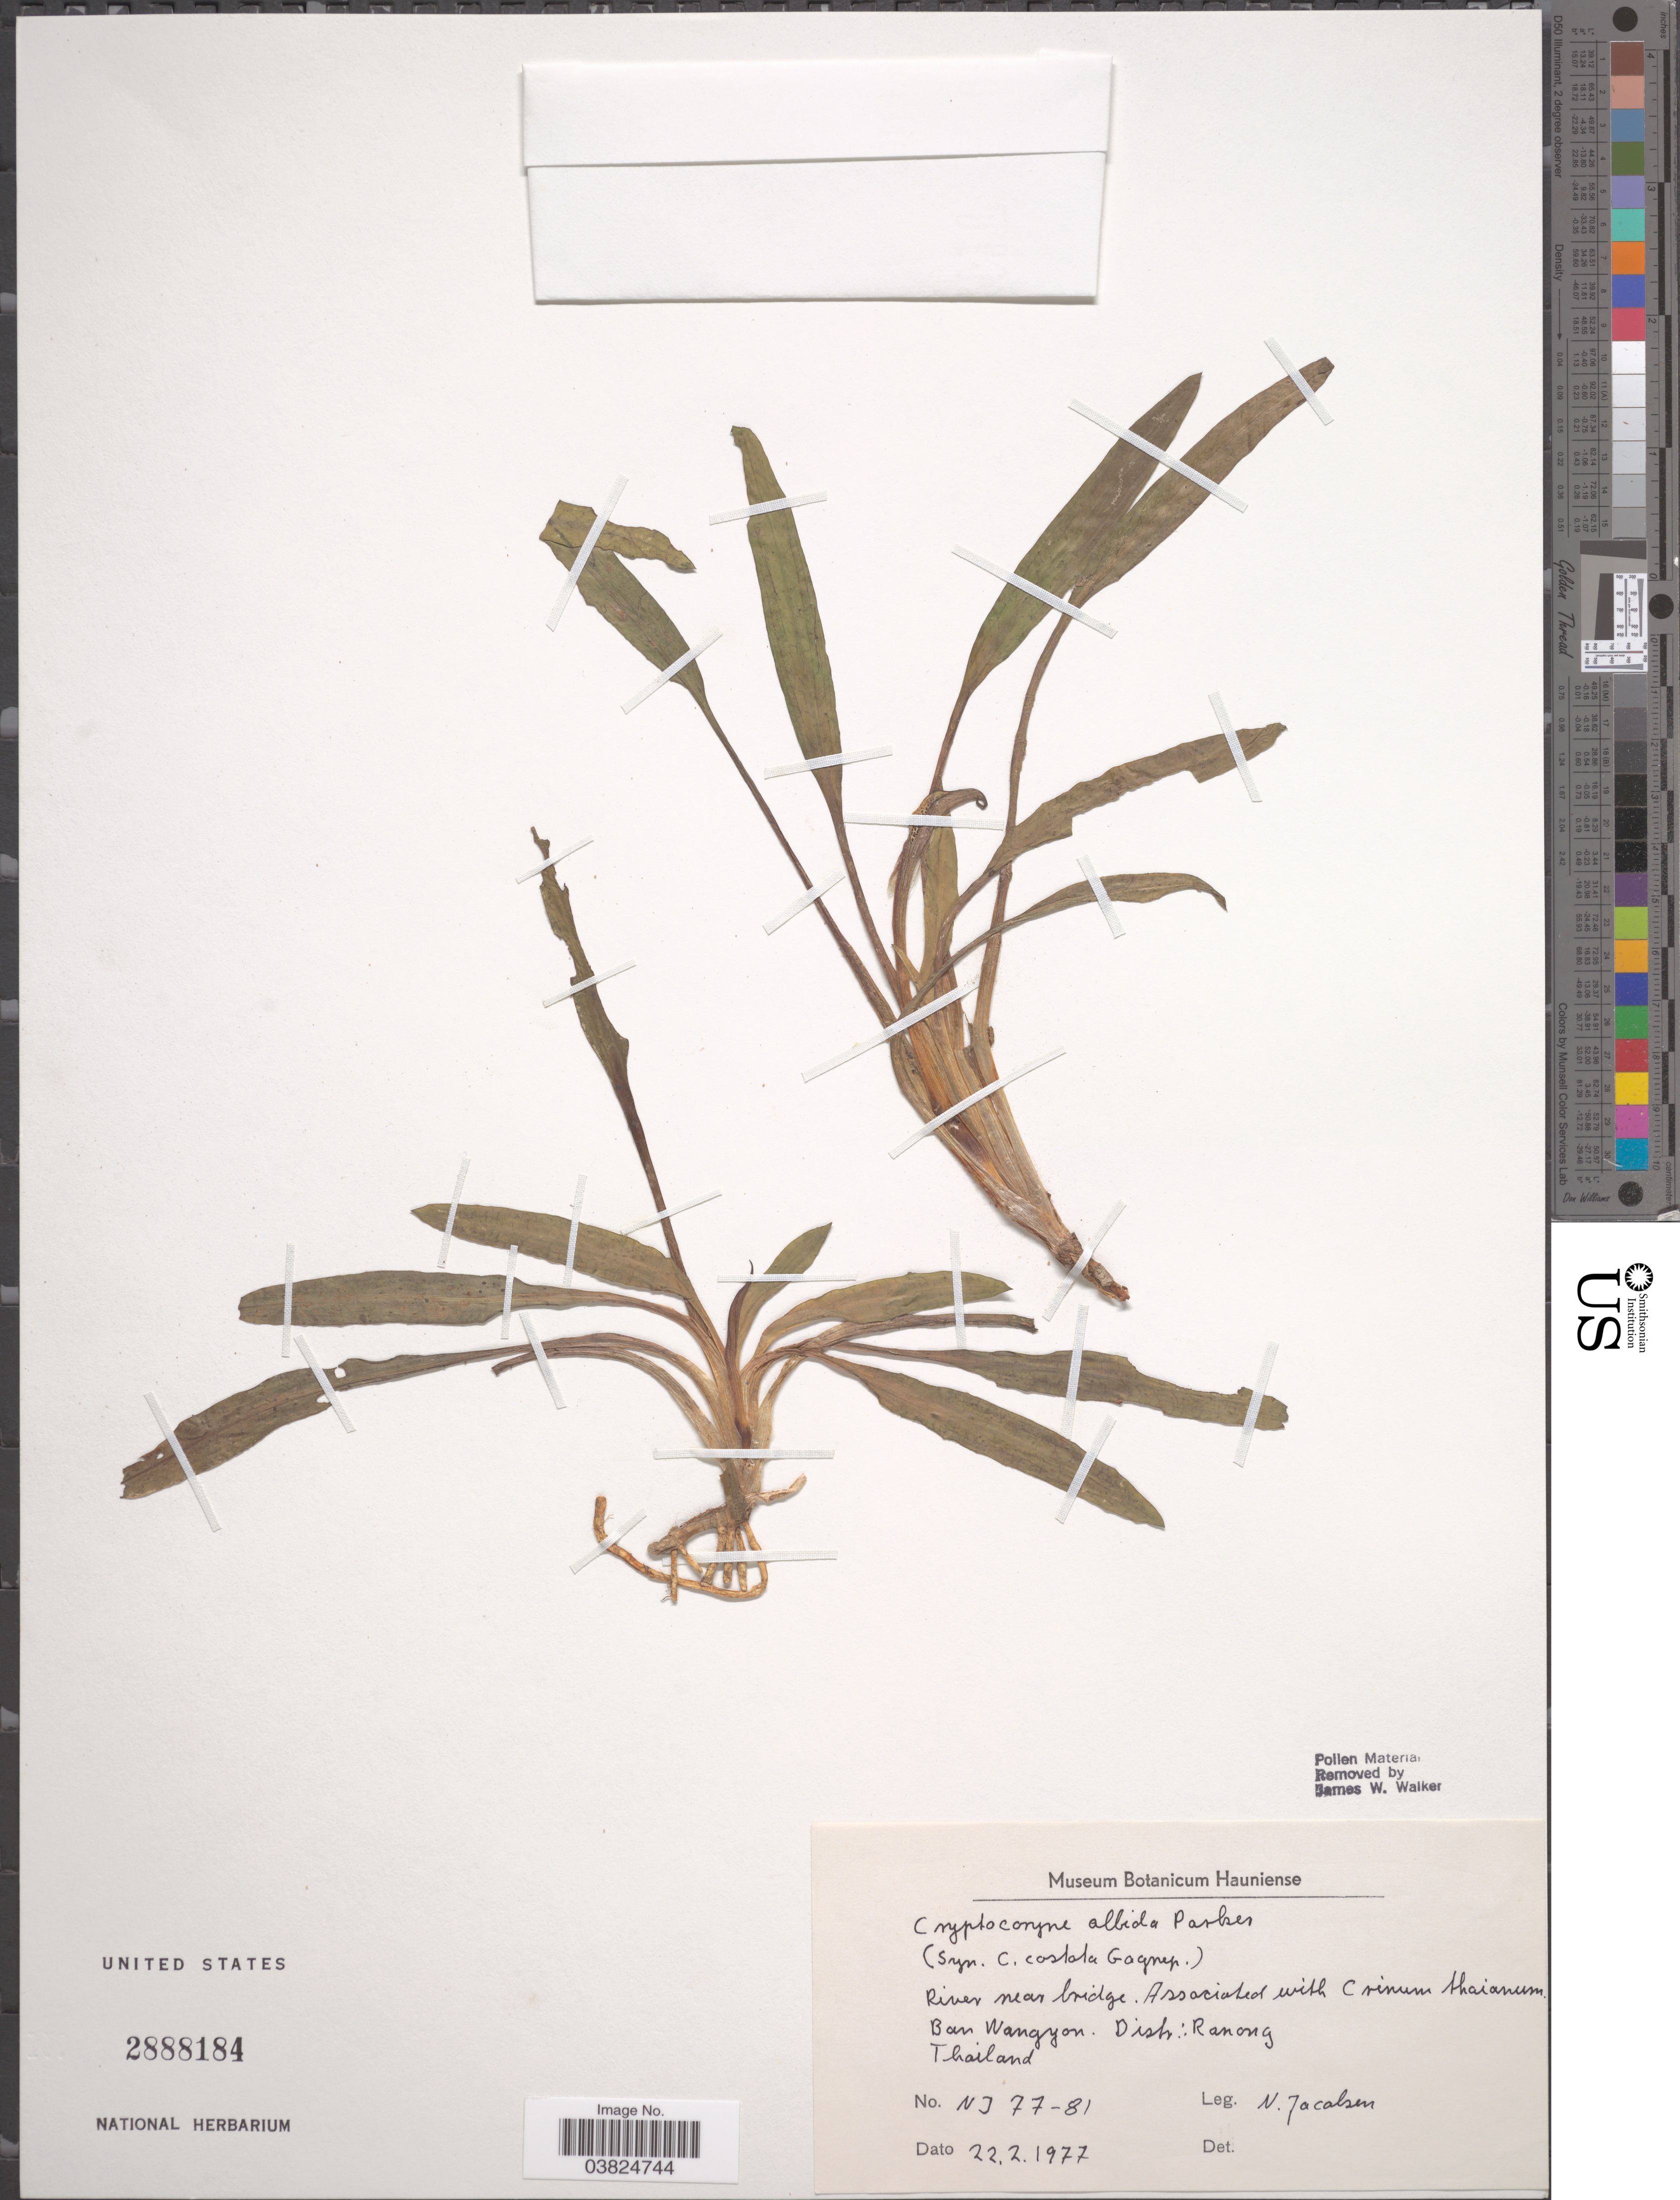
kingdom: Plantae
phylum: Tracheophyta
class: Liliopsida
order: Alismatales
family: Araceae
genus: Cryptocoryne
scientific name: Cryptocoryne albida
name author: R. Parker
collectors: N. Jacobson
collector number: NJ77-81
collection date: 1977-02-22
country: Thailand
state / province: Ranong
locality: River near bridge. Ban Nangyon. Distr.: Ranong.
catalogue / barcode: US 2888184